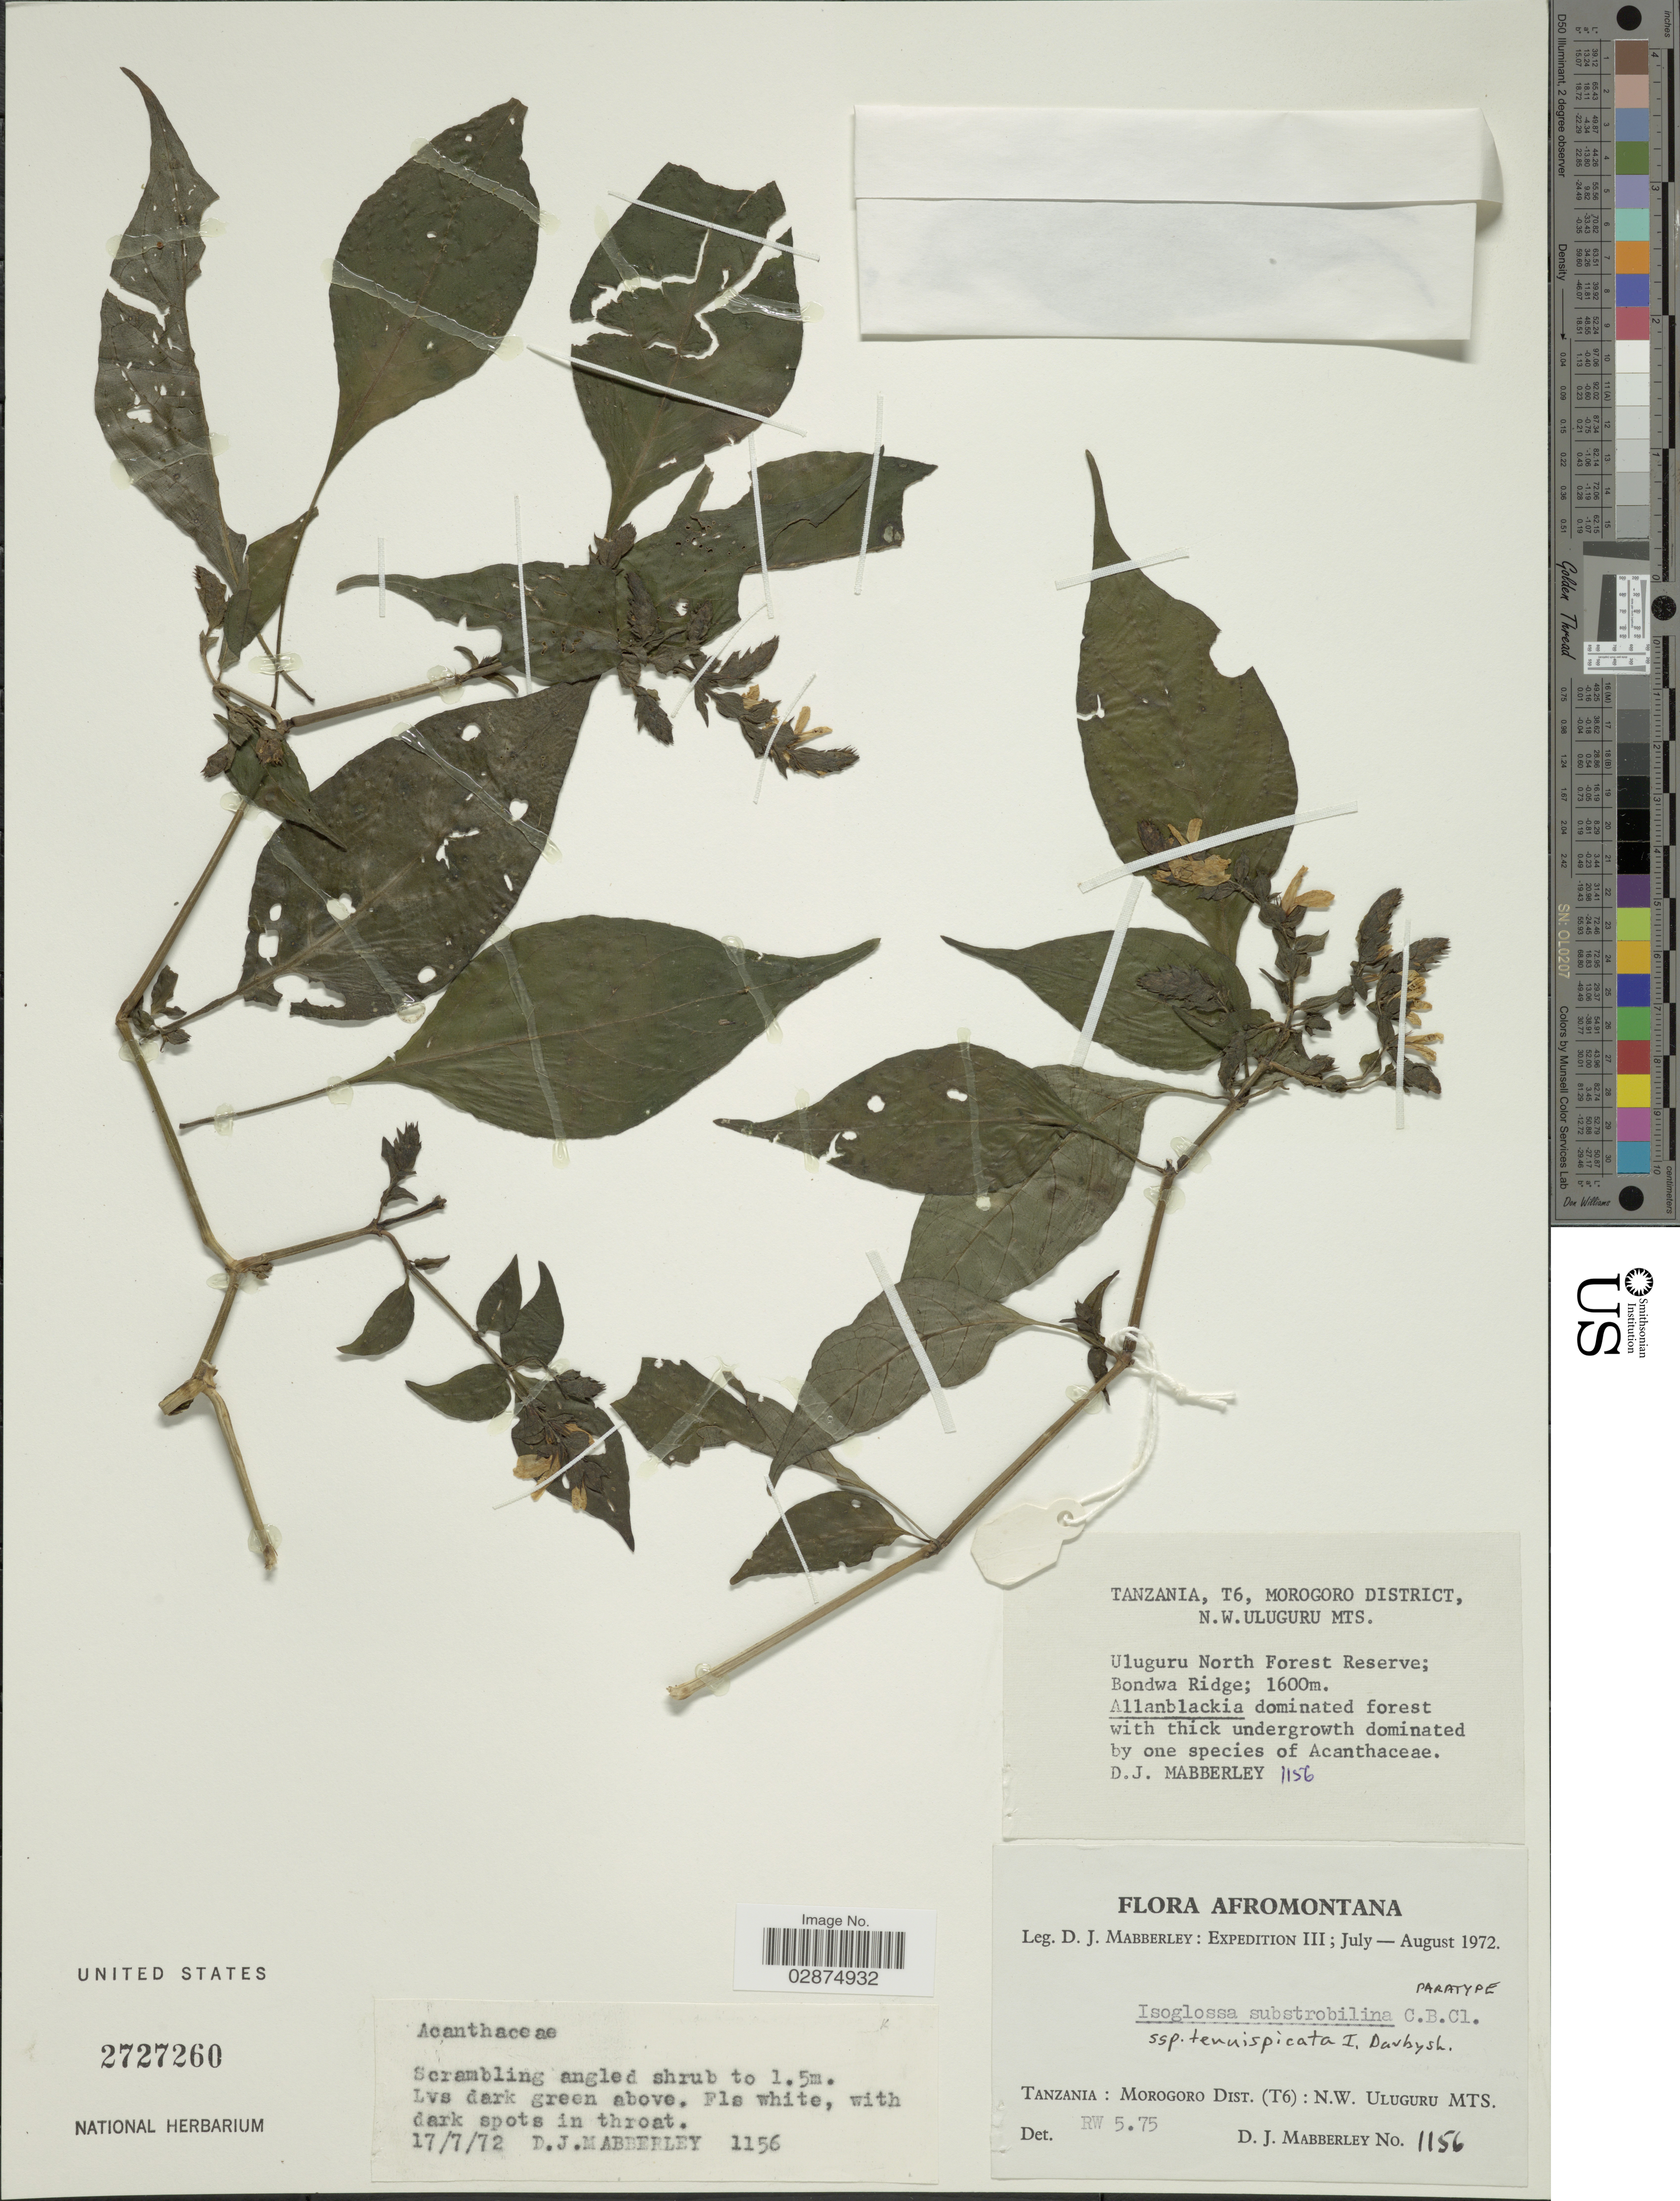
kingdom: Plantae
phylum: Tracheophyta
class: Magnoliopsida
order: Lamiales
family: Acanthaceae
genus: Isoglossa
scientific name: Isoglossa substrobilina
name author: C.B. Clarke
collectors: D. Mabberley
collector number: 1156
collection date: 1972-07/1972-08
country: Tanzania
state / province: Morogoro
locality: T6, Morogoro District, N.W. Uluguru Mts. Uluguru North Forest Reserve; Bondwa Ridge. Afromontana.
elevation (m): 1600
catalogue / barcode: US 2727260